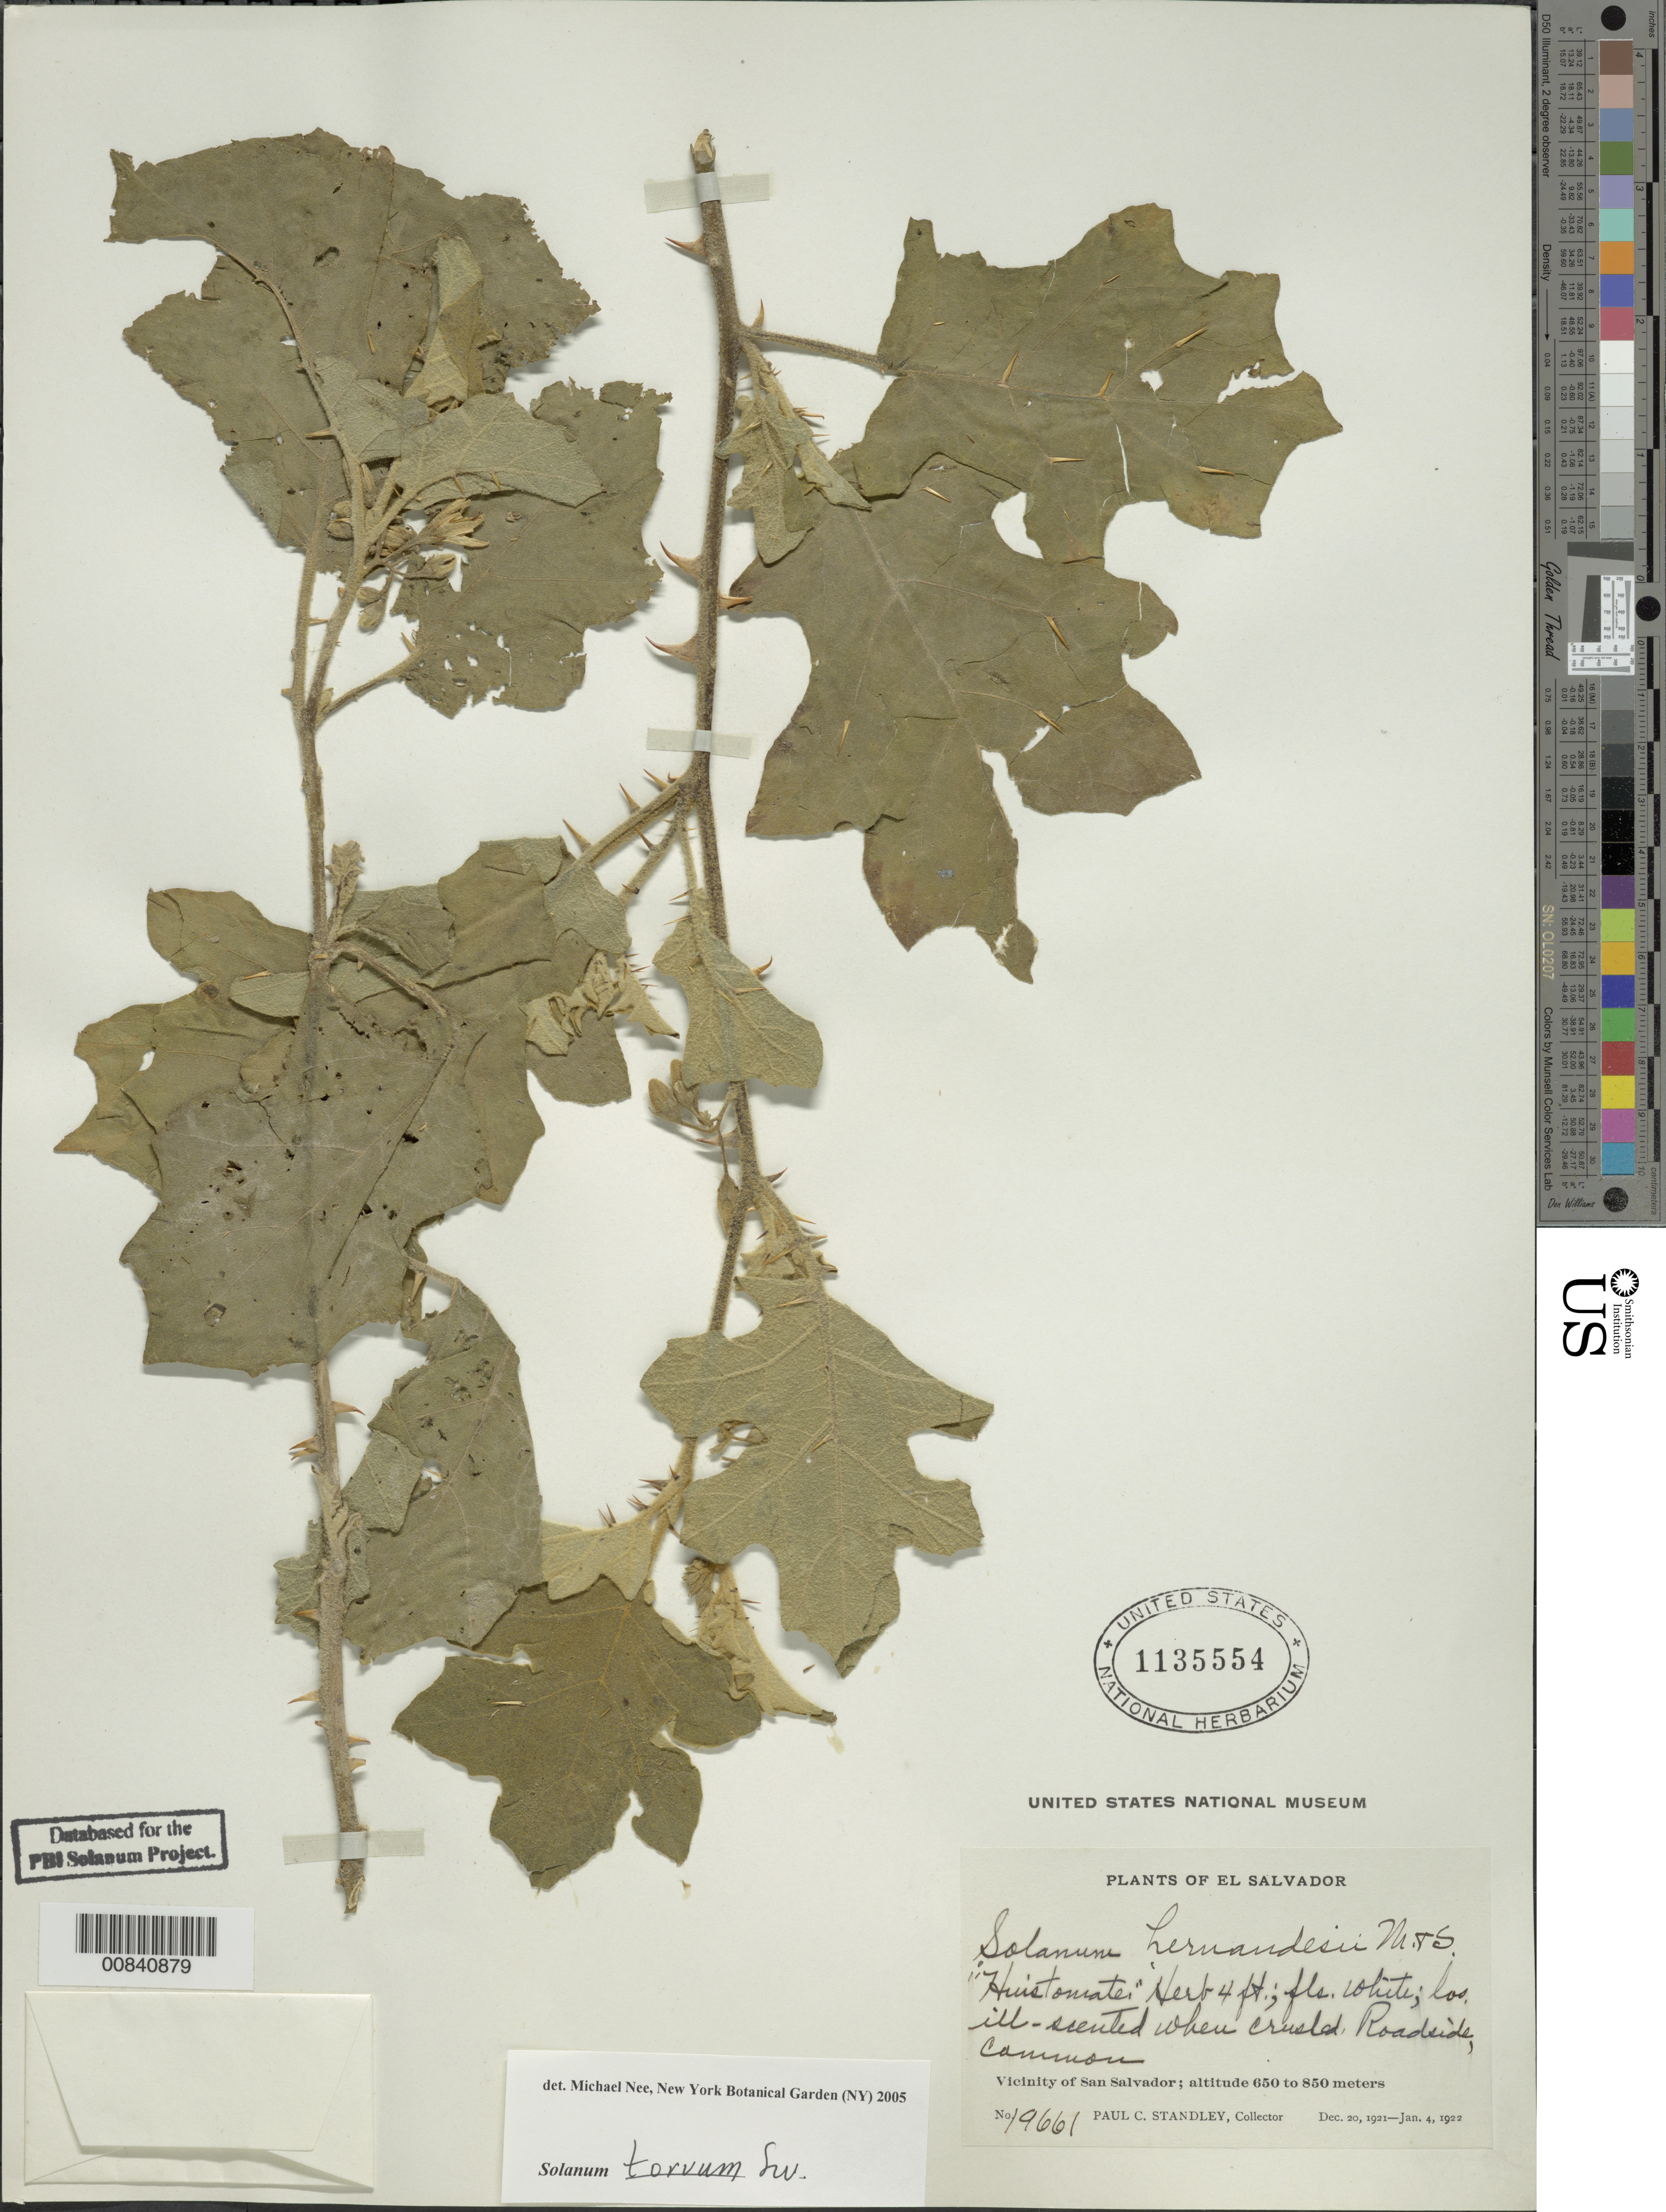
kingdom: Plantae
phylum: Tracheophyta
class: Magnoliopsida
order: Solanales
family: Solanaceae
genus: Solanum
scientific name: Solanum torvum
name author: Sw.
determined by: Nee, Michael H.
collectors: P. C. Standley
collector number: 19661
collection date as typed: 20 Dec 1921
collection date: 1921-12-20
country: El Salvador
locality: vicinity of San Salvador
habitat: Roadside.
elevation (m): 650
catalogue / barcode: US 1135554